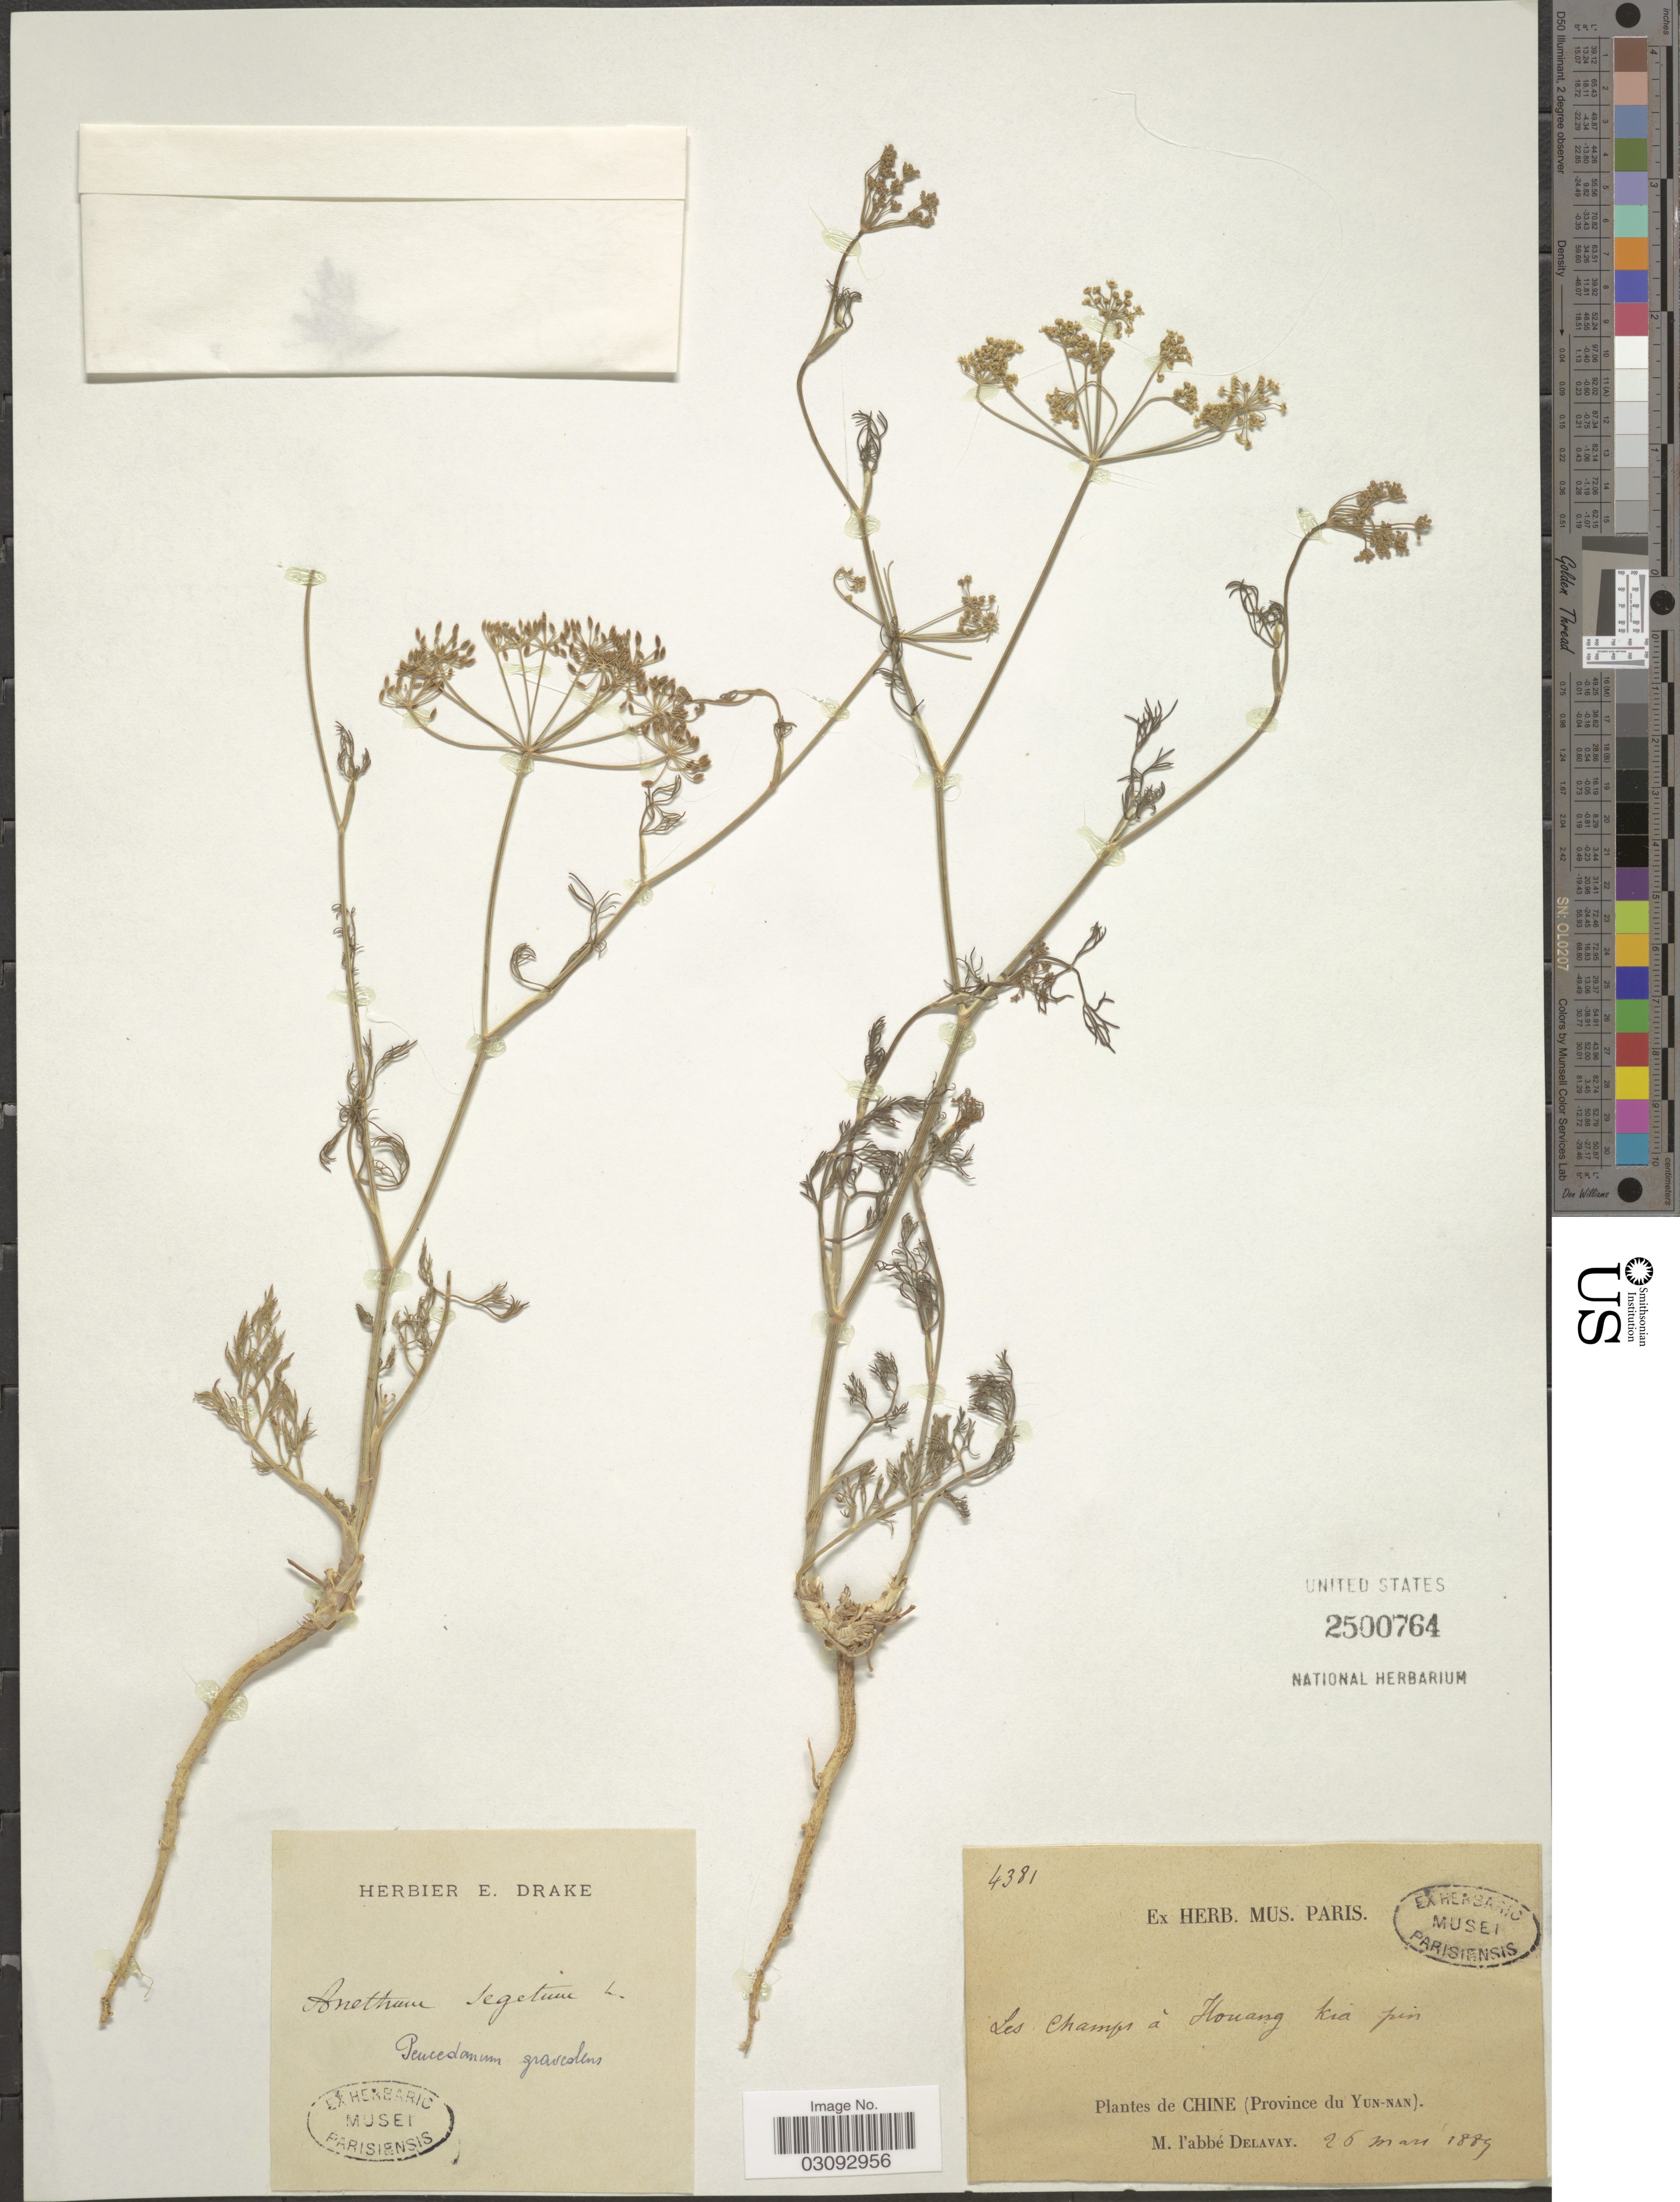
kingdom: Plantae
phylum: Tracheophyta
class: Magnoliopsida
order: Apiales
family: Apiaceae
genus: Peucedanum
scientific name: Peucedanum graveolens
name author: S. Watson in C. King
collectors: P. Delavay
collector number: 4381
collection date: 1889-03-26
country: China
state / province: Yunnan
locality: Les champs á Houang kia pin.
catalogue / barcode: US 2500764